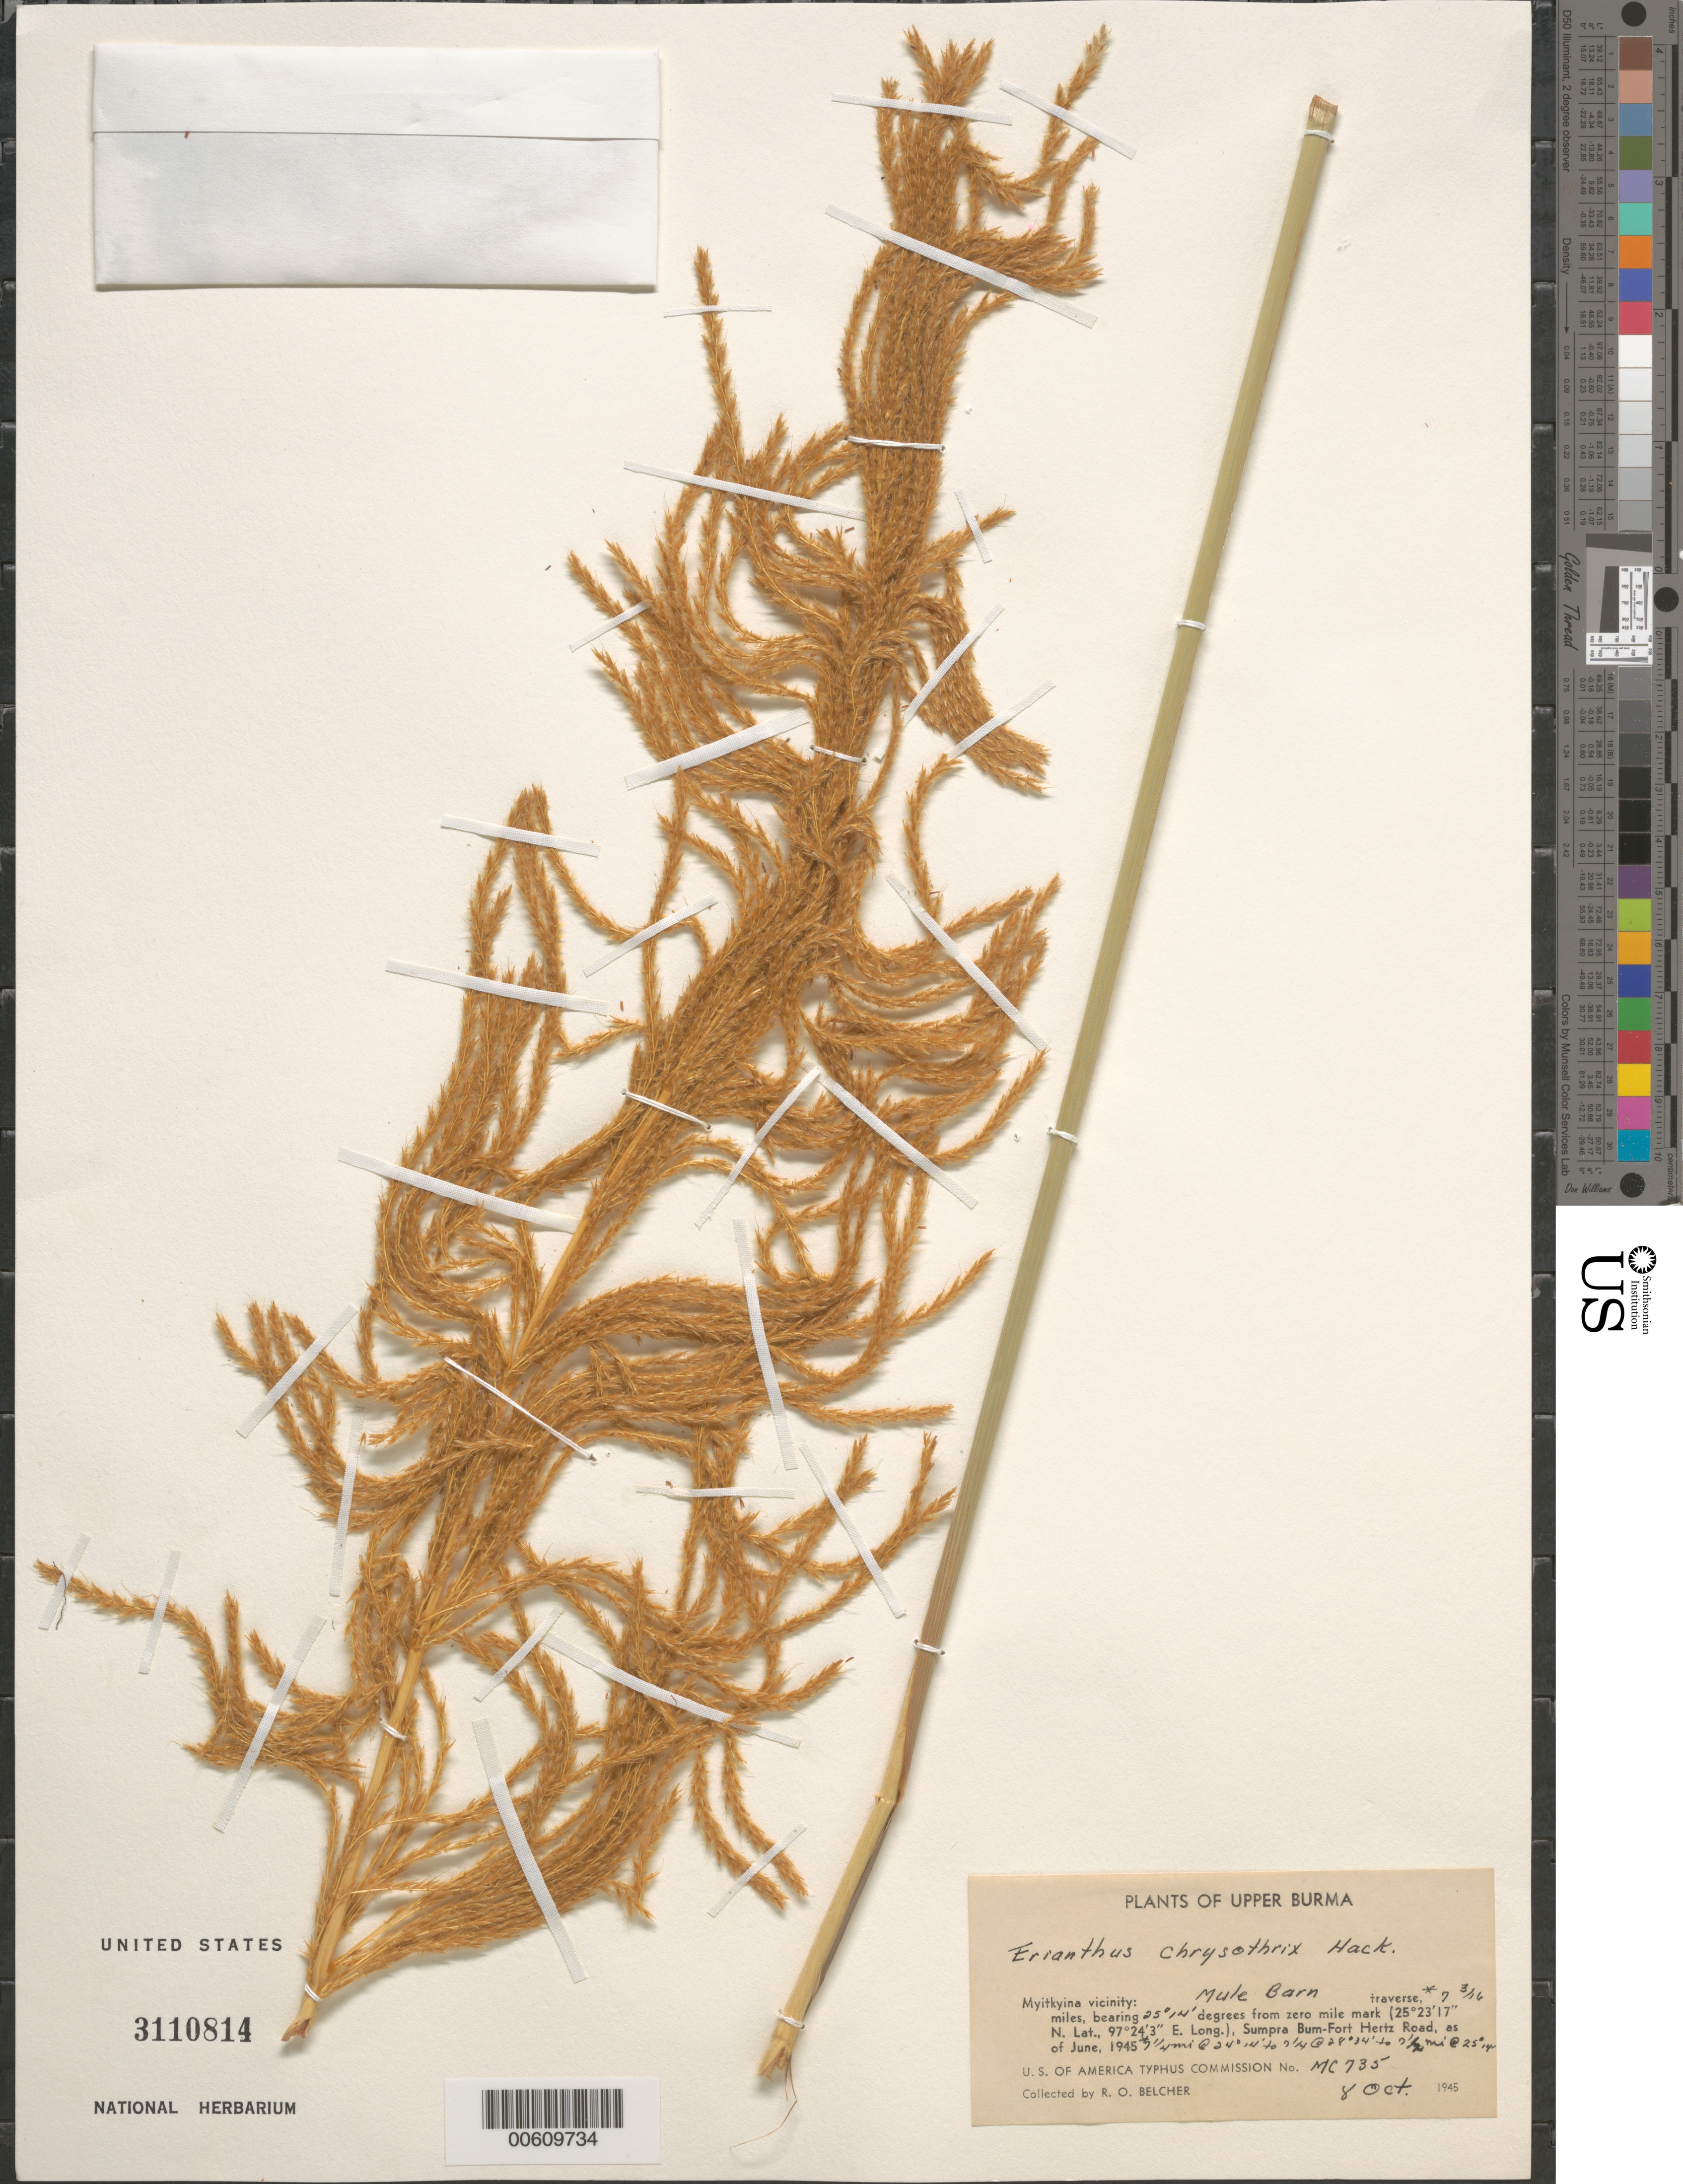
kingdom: Plantae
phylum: Tracheophyta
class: Liliopsida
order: Poales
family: Poaceae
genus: Narenga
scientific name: Narenga fallax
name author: (Balansa) Bor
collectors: R. Belcher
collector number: MC 735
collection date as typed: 08 Oct 1945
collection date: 1945-10-08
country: Myanmar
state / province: Kachin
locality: Myitkyina, Mule Barn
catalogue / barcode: US 3110814